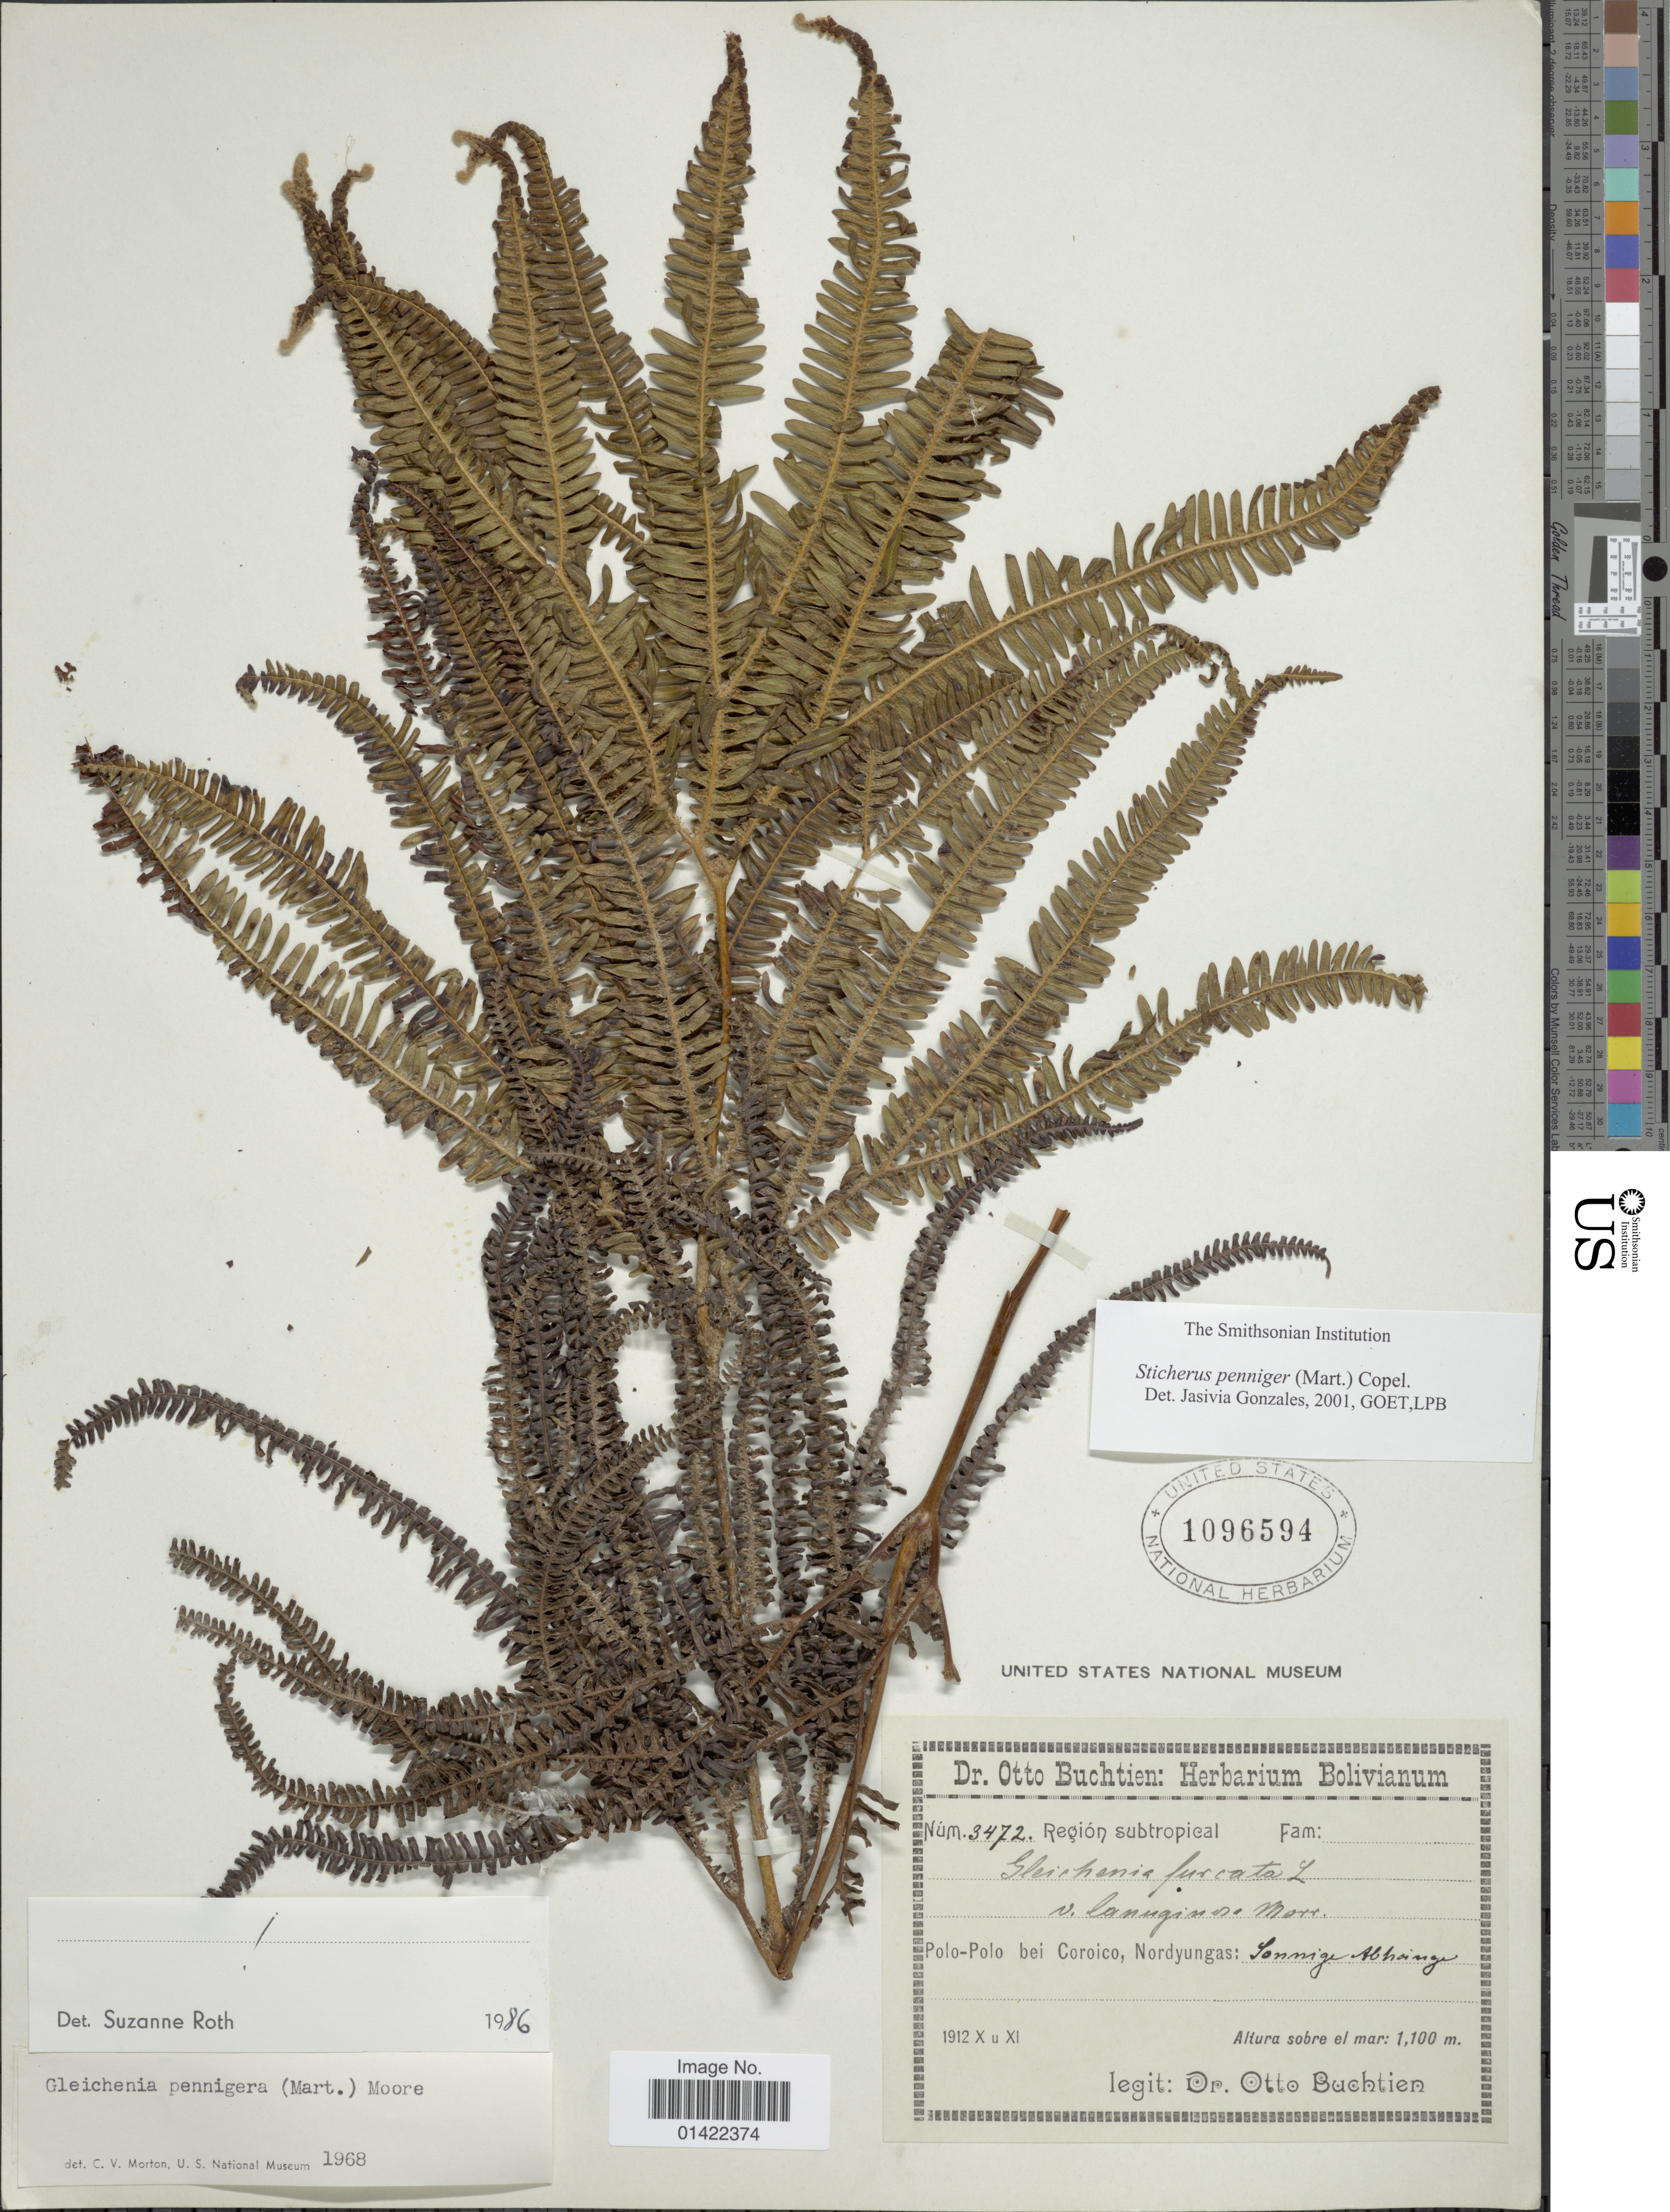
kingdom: Plantae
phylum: Tracheophyta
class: Polypodiopsida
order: Gleicheniales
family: Gleicheniaceae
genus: Sticherus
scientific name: Sticherus pruinosus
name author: (Mart.) Ching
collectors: O. Buchtien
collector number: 3472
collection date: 1912-10/1912-11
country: Bolivia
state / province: La Paz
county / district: Nor Yungas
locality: Polo-Polo bei Coroico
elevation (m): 1100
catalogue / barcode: US 1096594